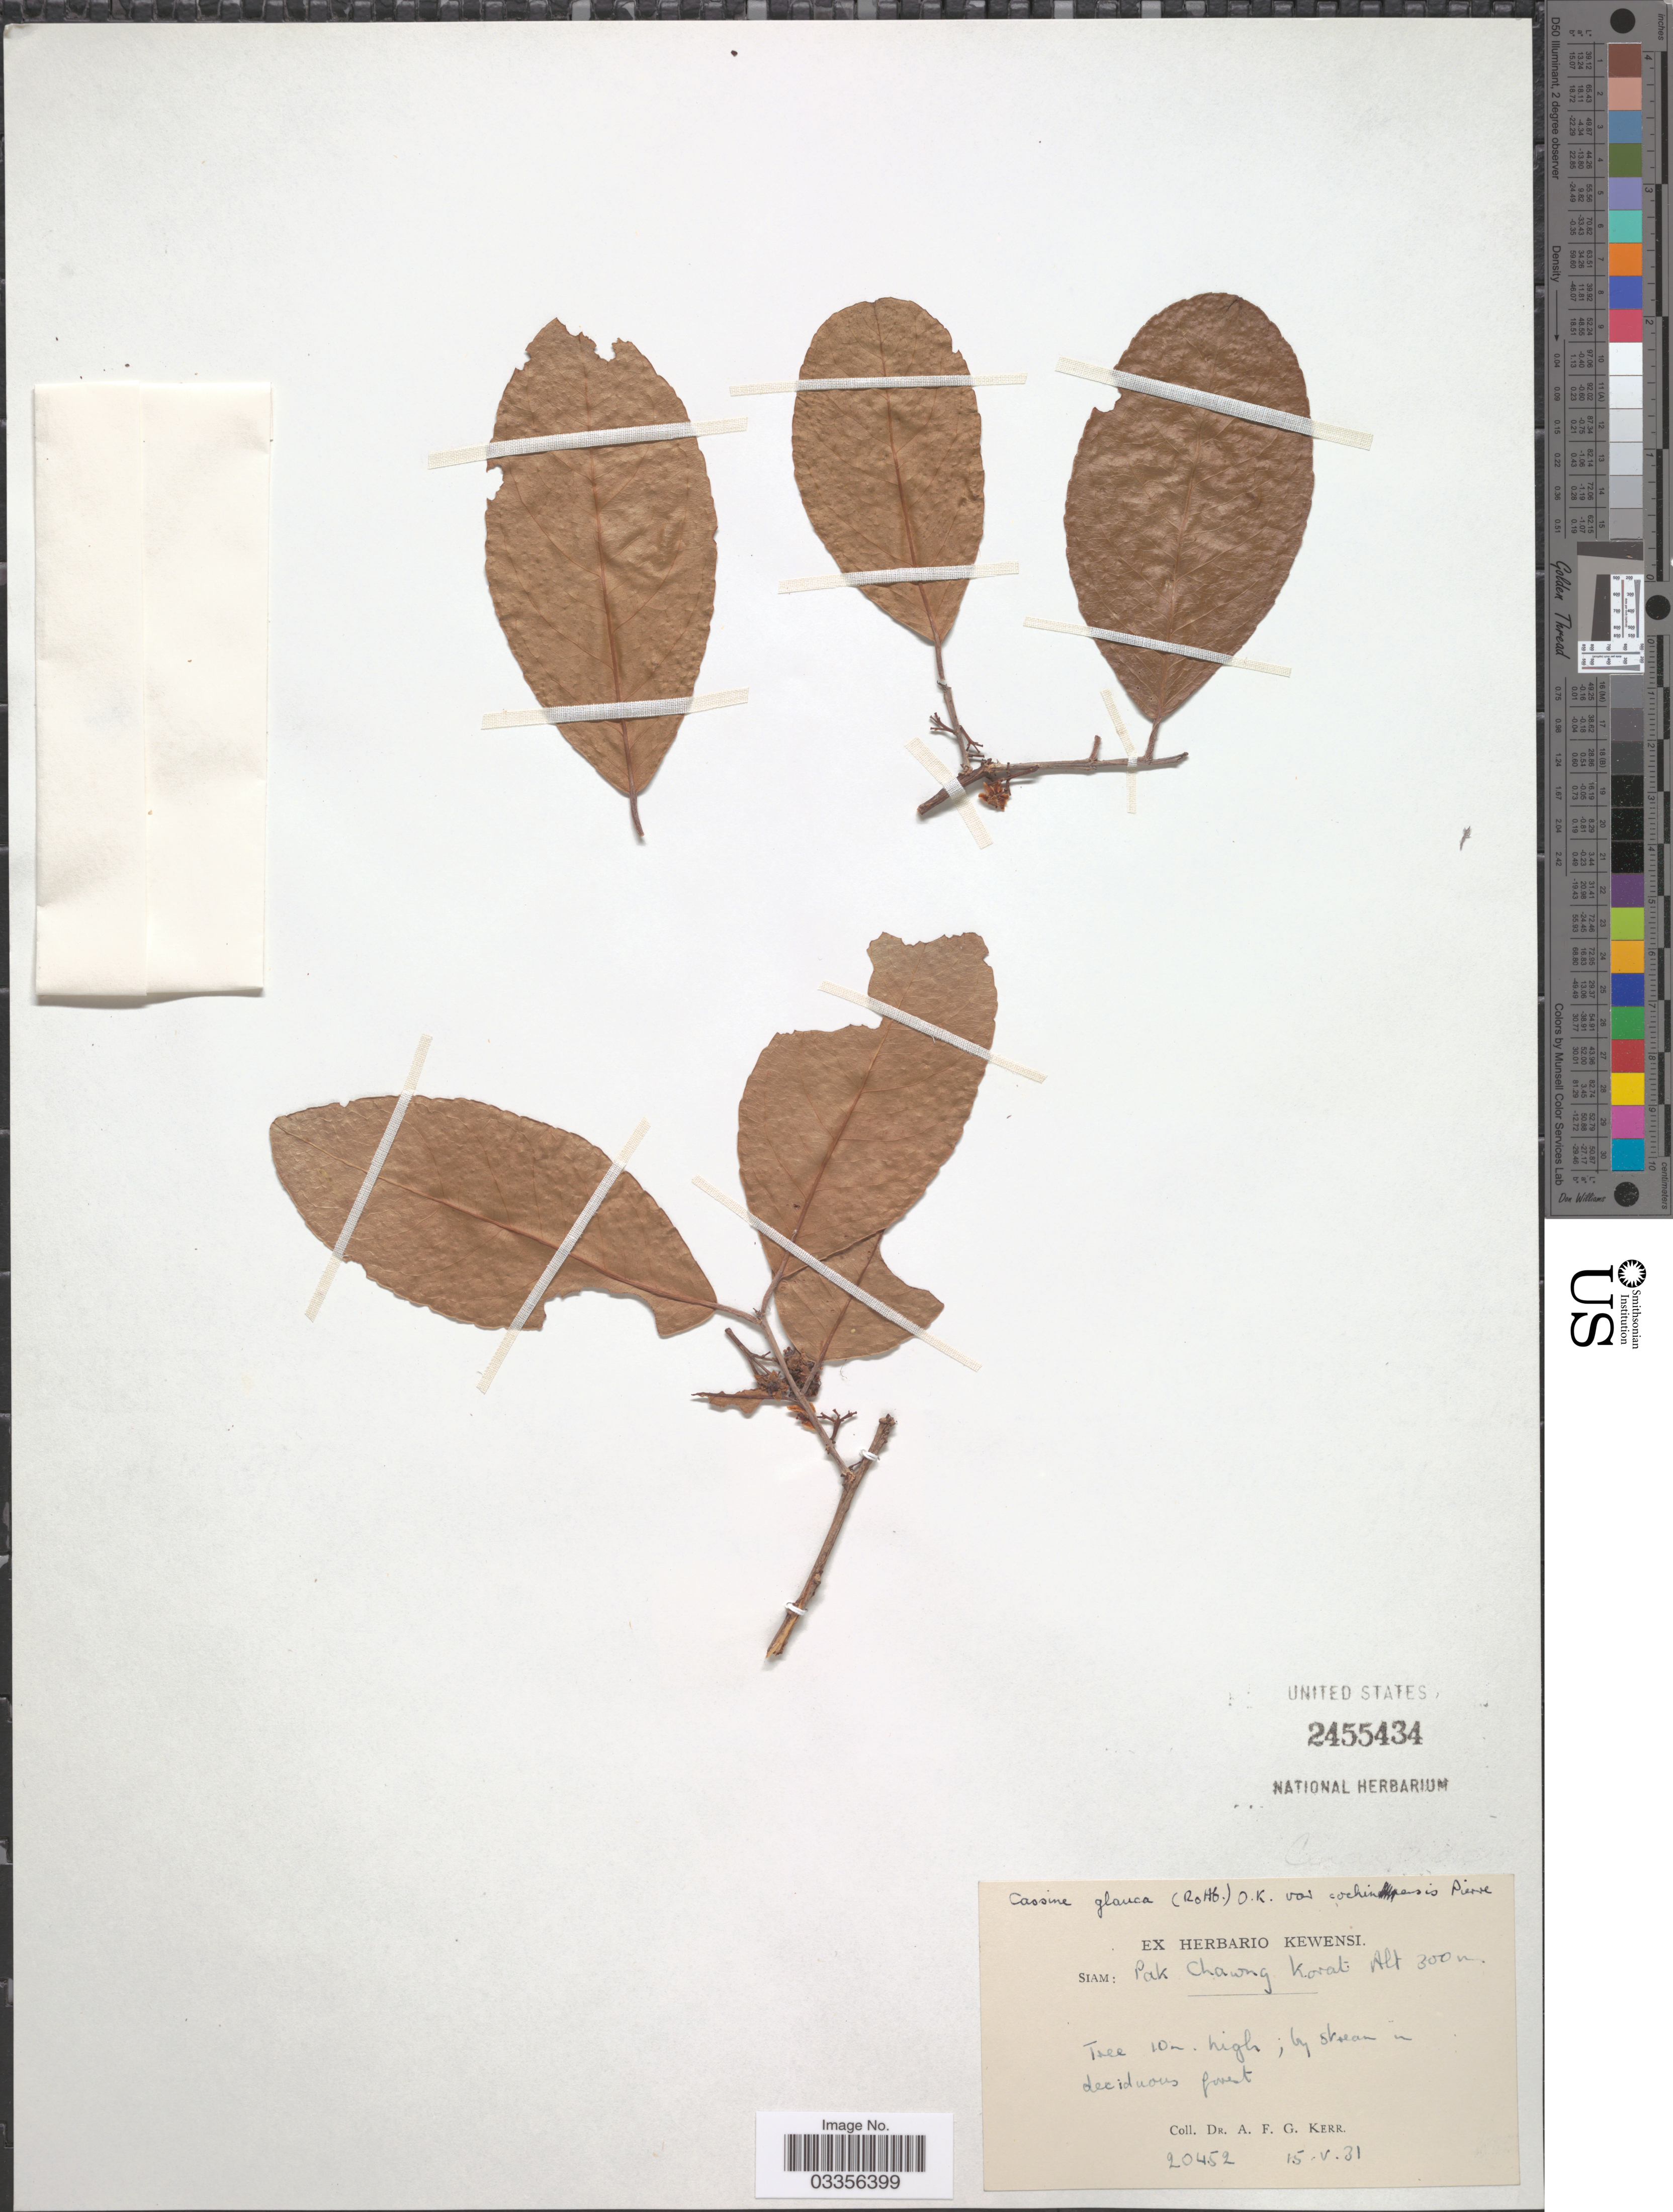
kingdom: Plantae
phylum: Tracheophyta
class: Magnoliopsida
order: Celastrales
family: Celastraceae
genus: Cassine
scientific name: Cassine grossa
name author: (Wall.) Kosterm.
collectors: A. F. G. Kerr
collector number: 20452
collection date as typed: Transcribed d/m/y: 15/5/31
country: Thailand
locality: Siam: Pak Chawng Korat.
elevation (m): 300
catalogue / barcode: US 2455434